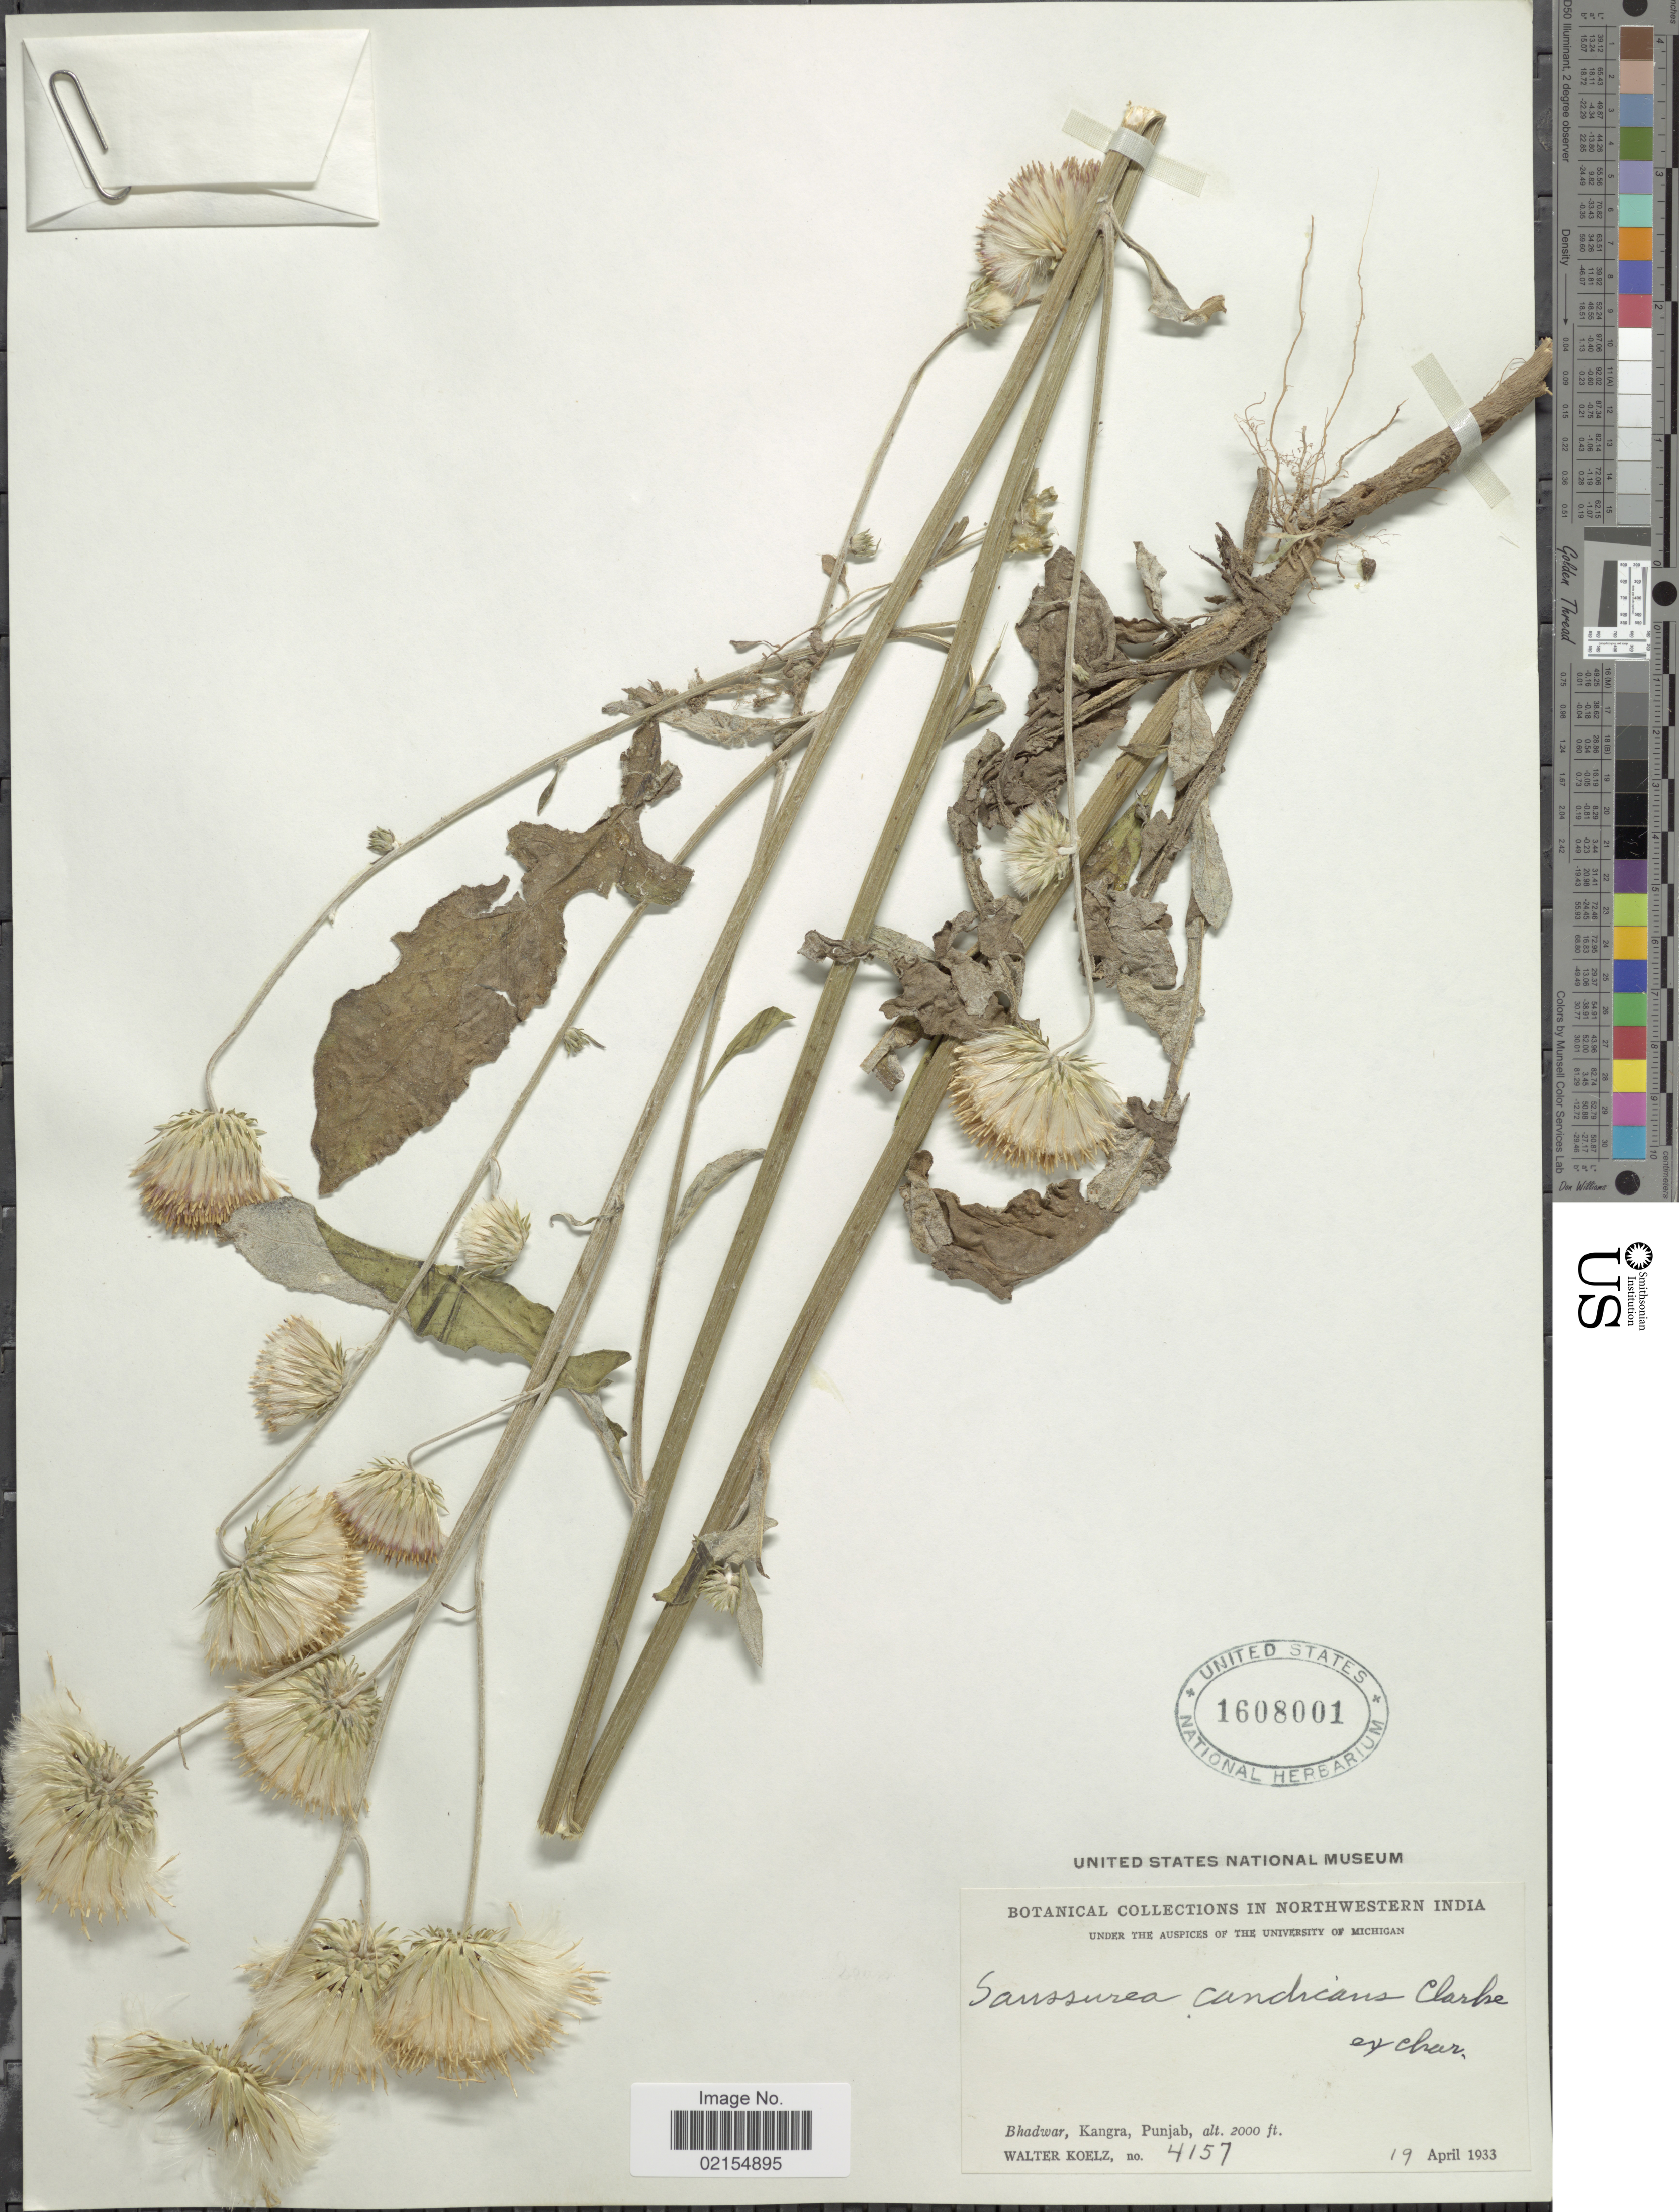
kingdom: Plantae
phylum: Tracheophyta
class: Magnoliopsida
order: Asterales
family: Asteraceae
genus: Himalaiella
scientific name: Himalaiella heteromalla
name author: (D. Don) Raab-Straube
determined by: Chen, Yousheng S.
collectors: W. N. Koelz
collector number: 4157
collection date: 1933-04-19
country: India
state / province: Himachal Pradesh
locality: In Northwestern India, Bhadwar, Kangra, Punjab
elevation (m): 610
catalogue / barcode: US 1608001